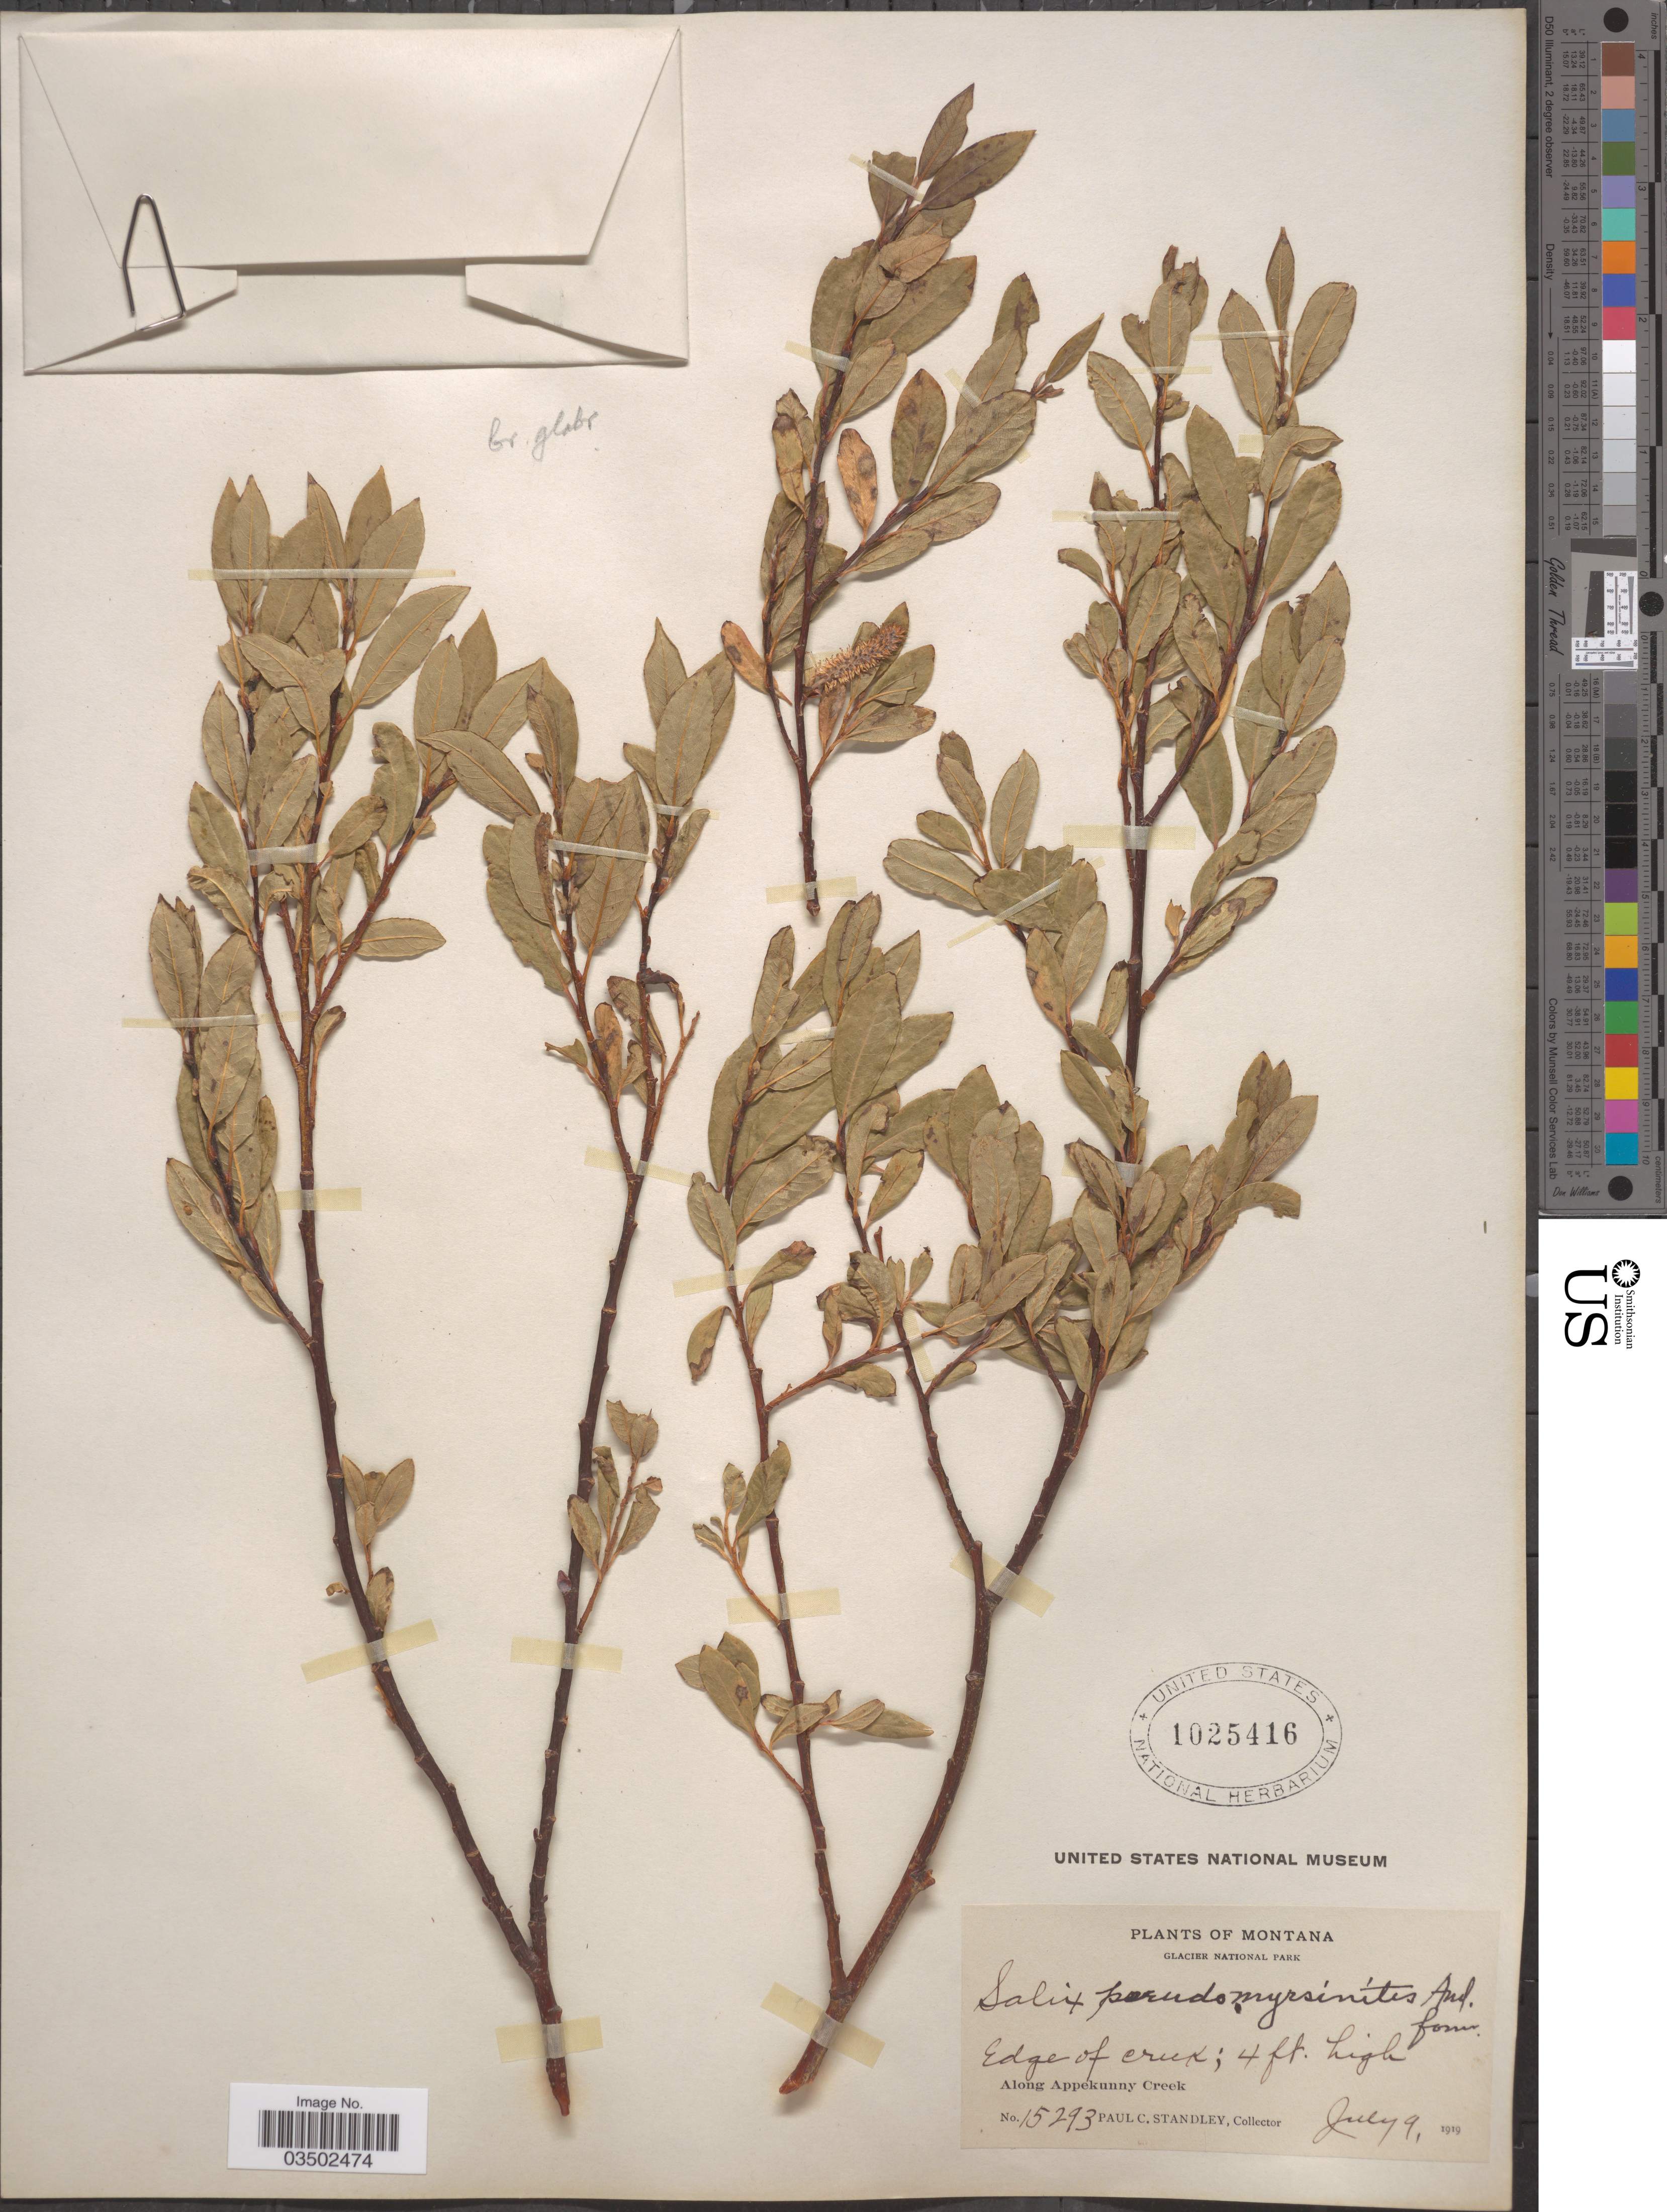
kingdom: Plantae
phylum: Tracheophyta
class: Magnoliopsida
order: Malpighiales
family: Salicaceae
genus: Salix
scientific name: Salix pseudocordata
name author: (Andersson) Andersson ex Rydb.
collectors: P. C. Standley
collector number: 15293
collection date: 1919-07-09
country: United States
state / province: Montana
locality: Glacier National Park. Edge of creek. Along Appekunny Creek.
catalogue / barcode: US 1025416